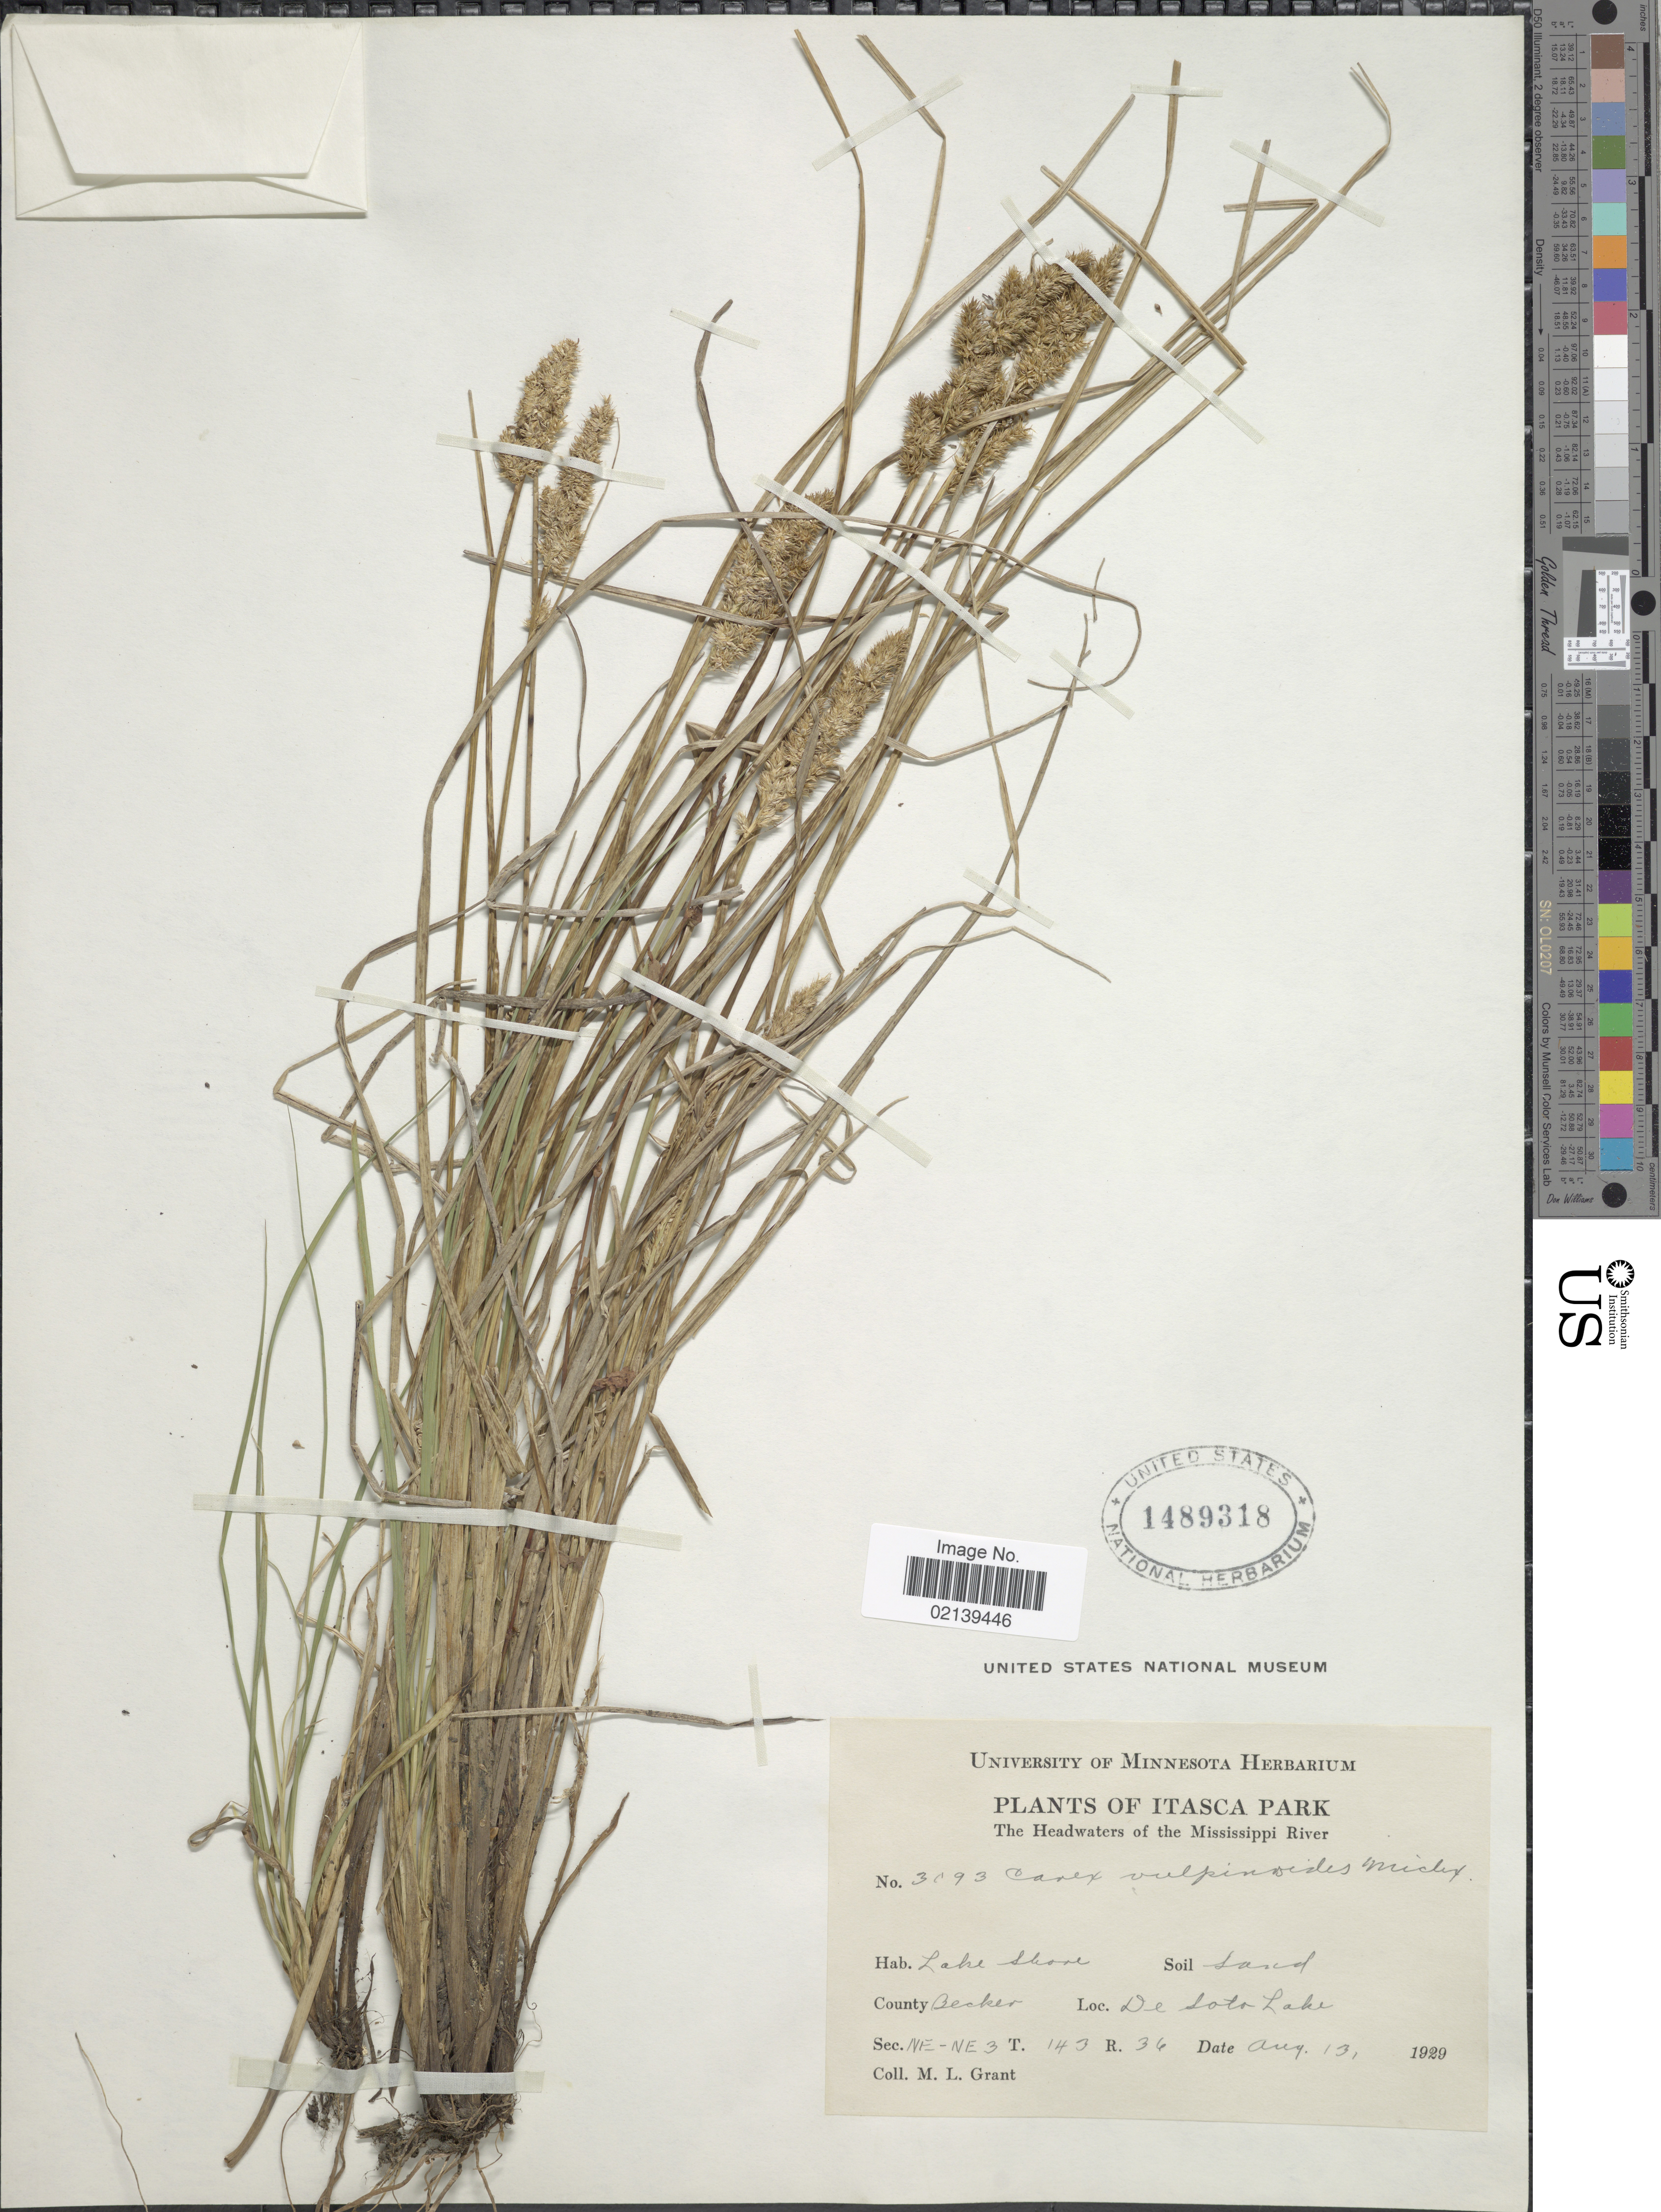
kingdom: Plantae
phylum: Tracheophyta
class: Liliopsida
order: Poales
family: Cyperaceae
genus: Carex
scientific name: Carex vulpinoidea Michx.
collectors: M. L. Grant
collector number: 3093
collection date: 1929-08-13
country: United States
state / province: Minnesota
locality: Itasca park, The Headwaters of the Mississippi River, Lake Shore, County Becker, De Soto Lake, NE-NE 3 T. 143 R. 36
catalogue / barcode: US 1489318